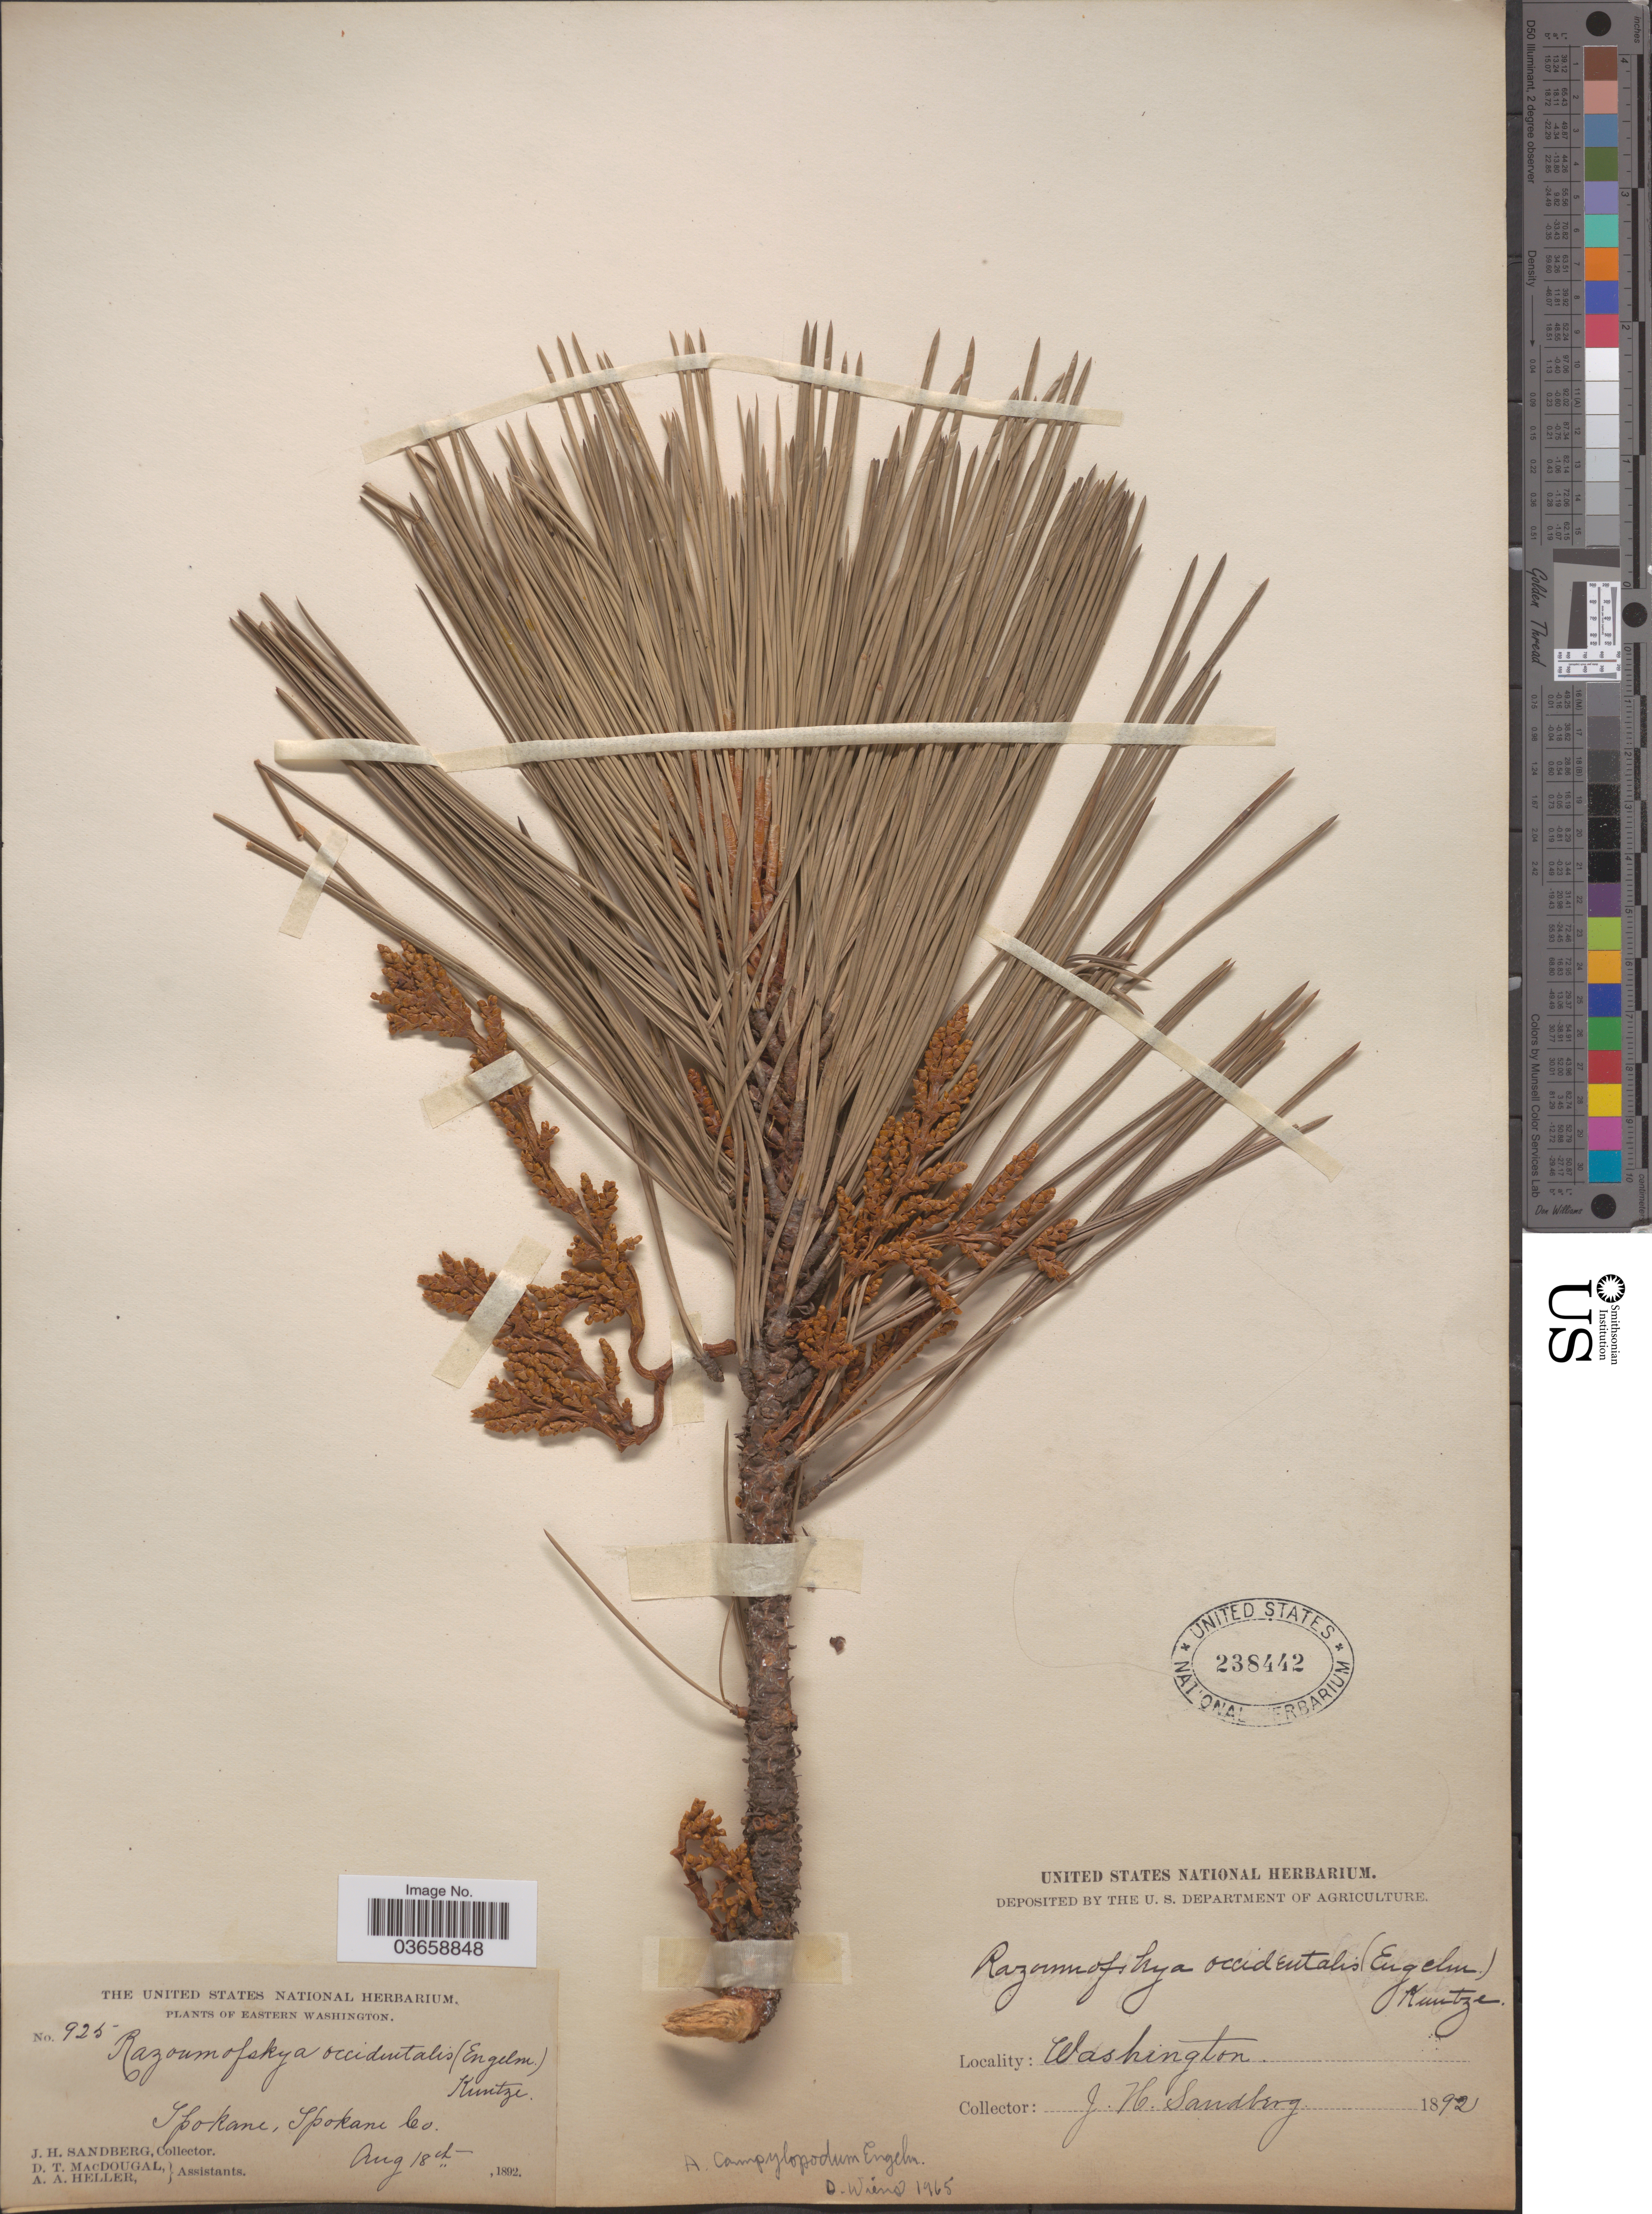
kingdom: Plantae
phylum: Tracheophyta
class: Magnoliopsida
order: Santalales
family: Viscaceae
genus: Arceuthobium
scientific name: Arceuthobium campylopodum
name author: Engelm.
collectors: J. H. Sandberg, D. T. MacDougal & A. A. Heller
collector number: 925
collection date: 1892-08-18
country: United States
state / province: Washington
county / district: Spokane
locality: Eastern Washington. Spokane, Spokane Co.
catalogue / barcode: US 238442